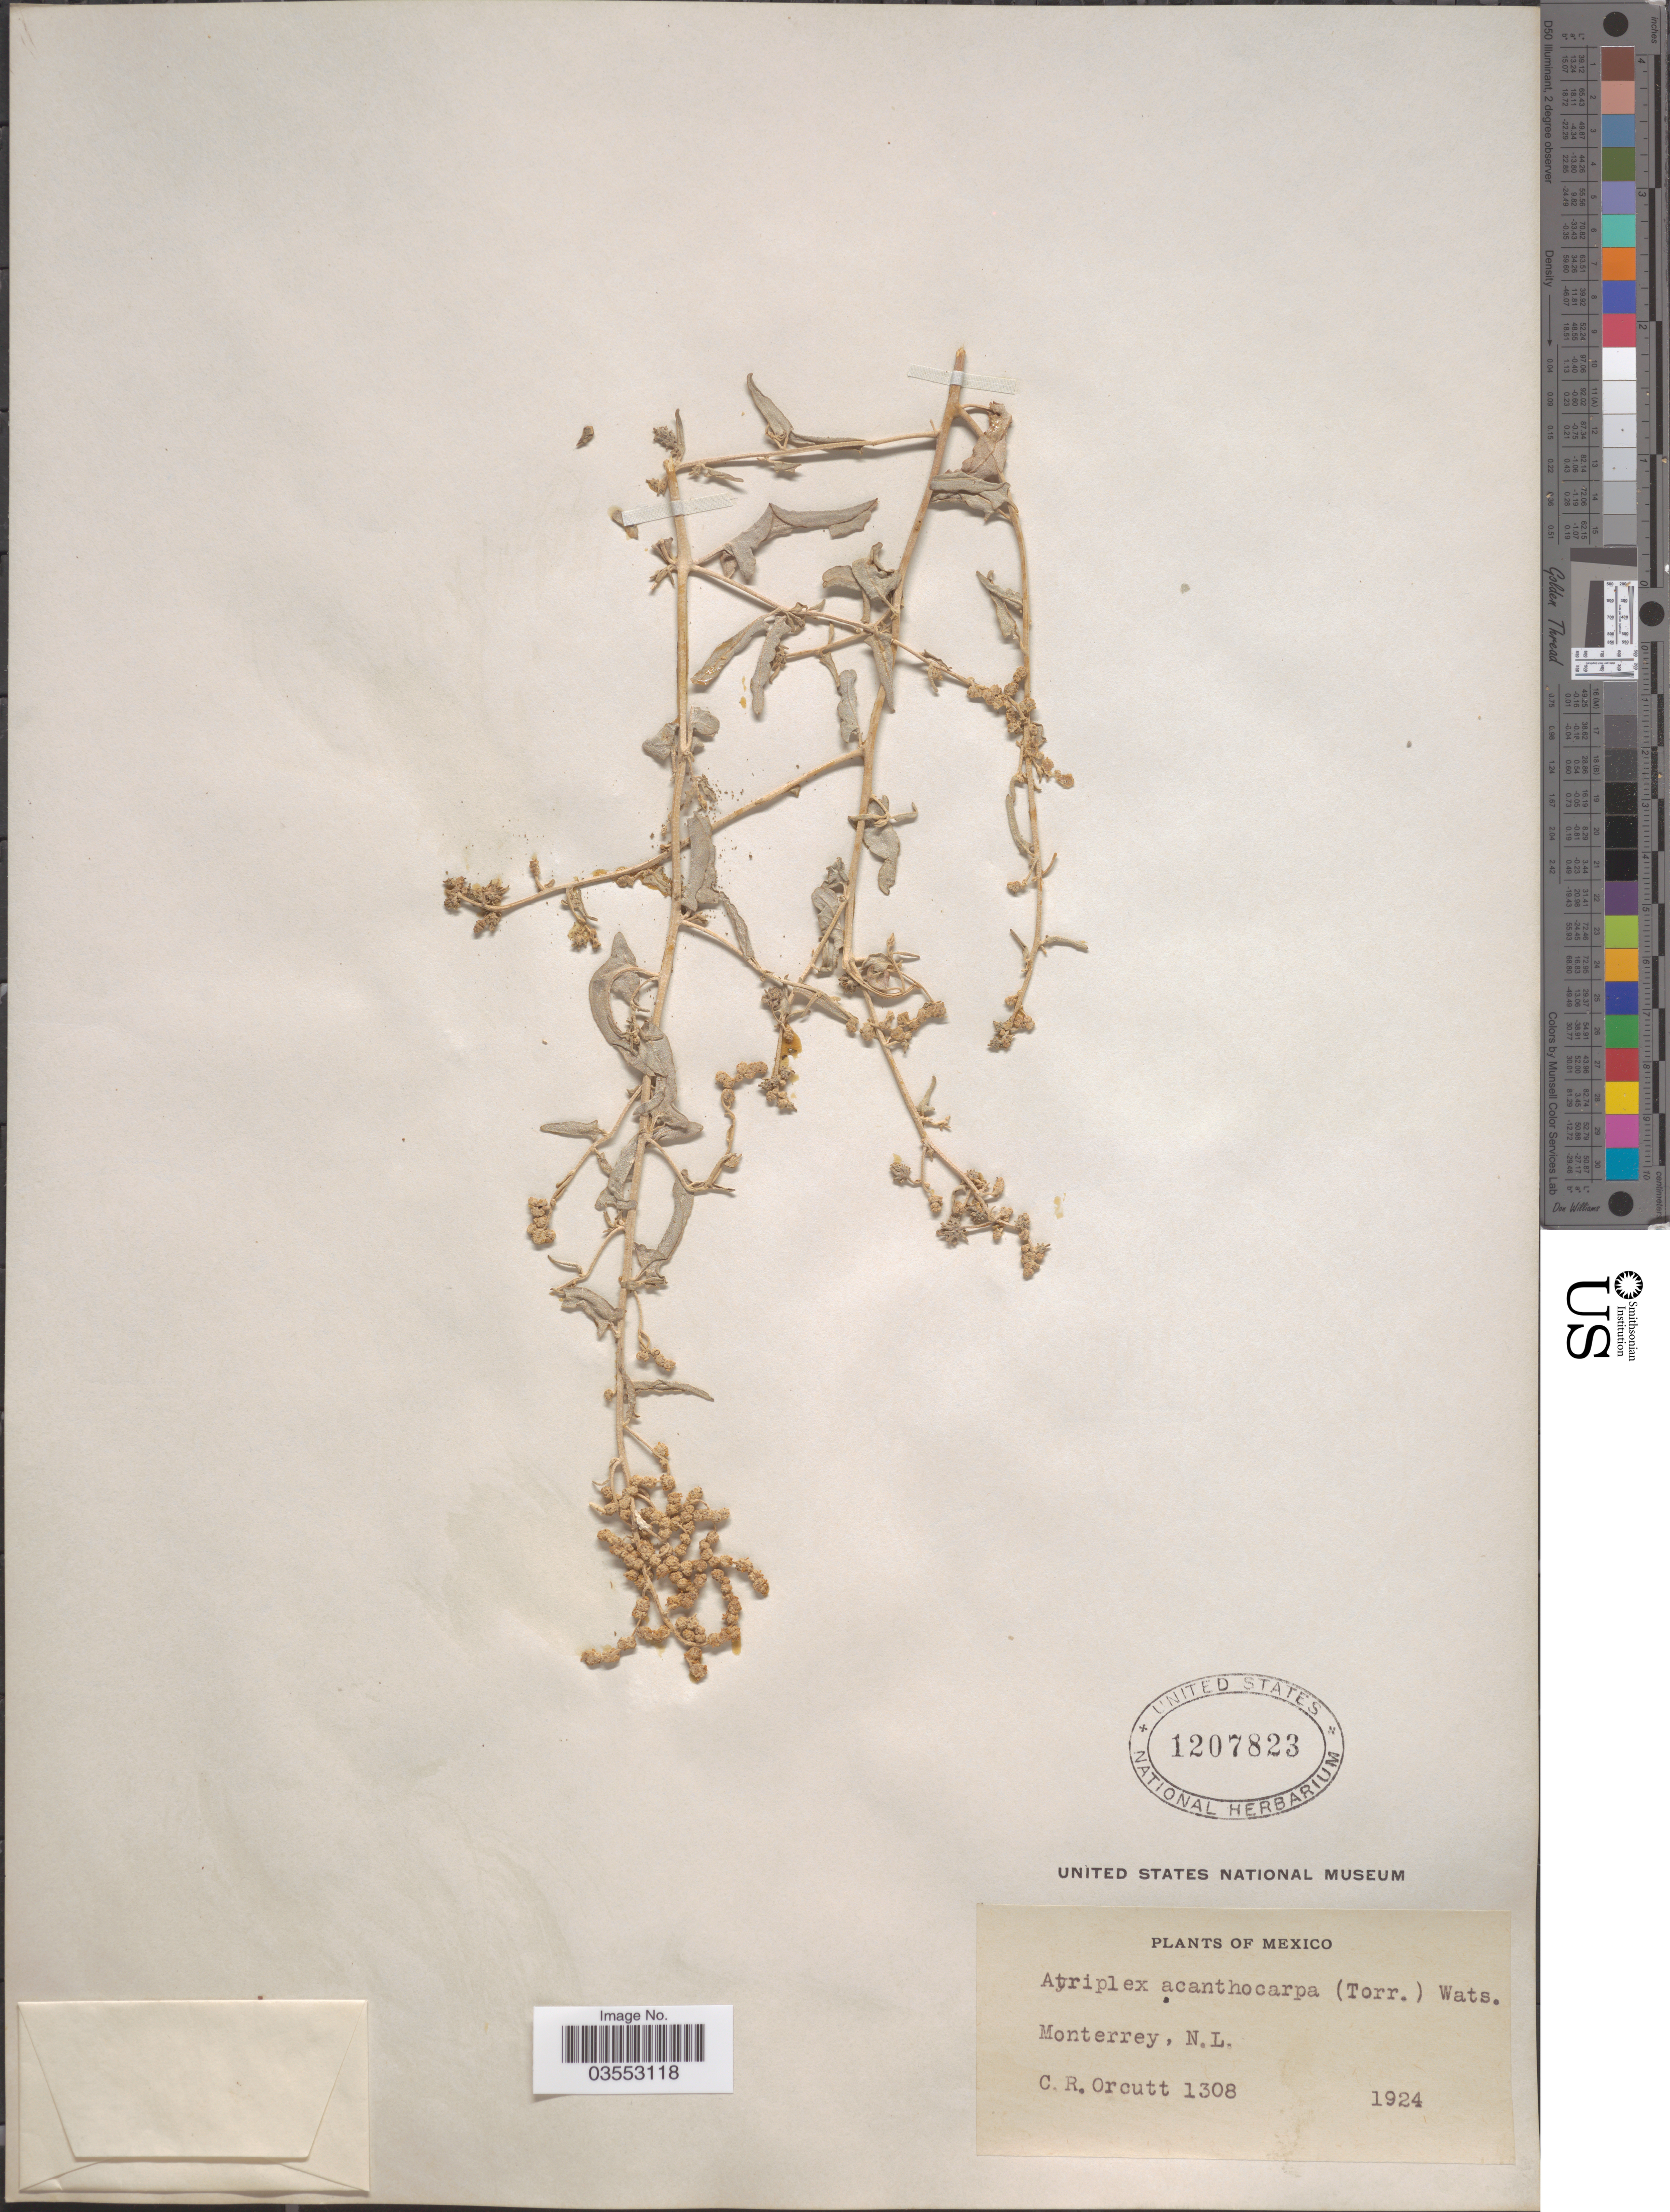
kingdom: Plantae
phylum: Tracheophyta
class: Magnoliopsida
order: Caryophyllales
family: Amaranthaceae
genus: Atriplex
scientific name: Atriplex acanthocarpa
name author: (Torr.) S. Watson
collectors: C. R. Orcutt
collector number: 1308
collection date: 1924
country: Mexico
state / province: Nuevo León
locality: Monterrey.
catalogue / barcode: US 1207823